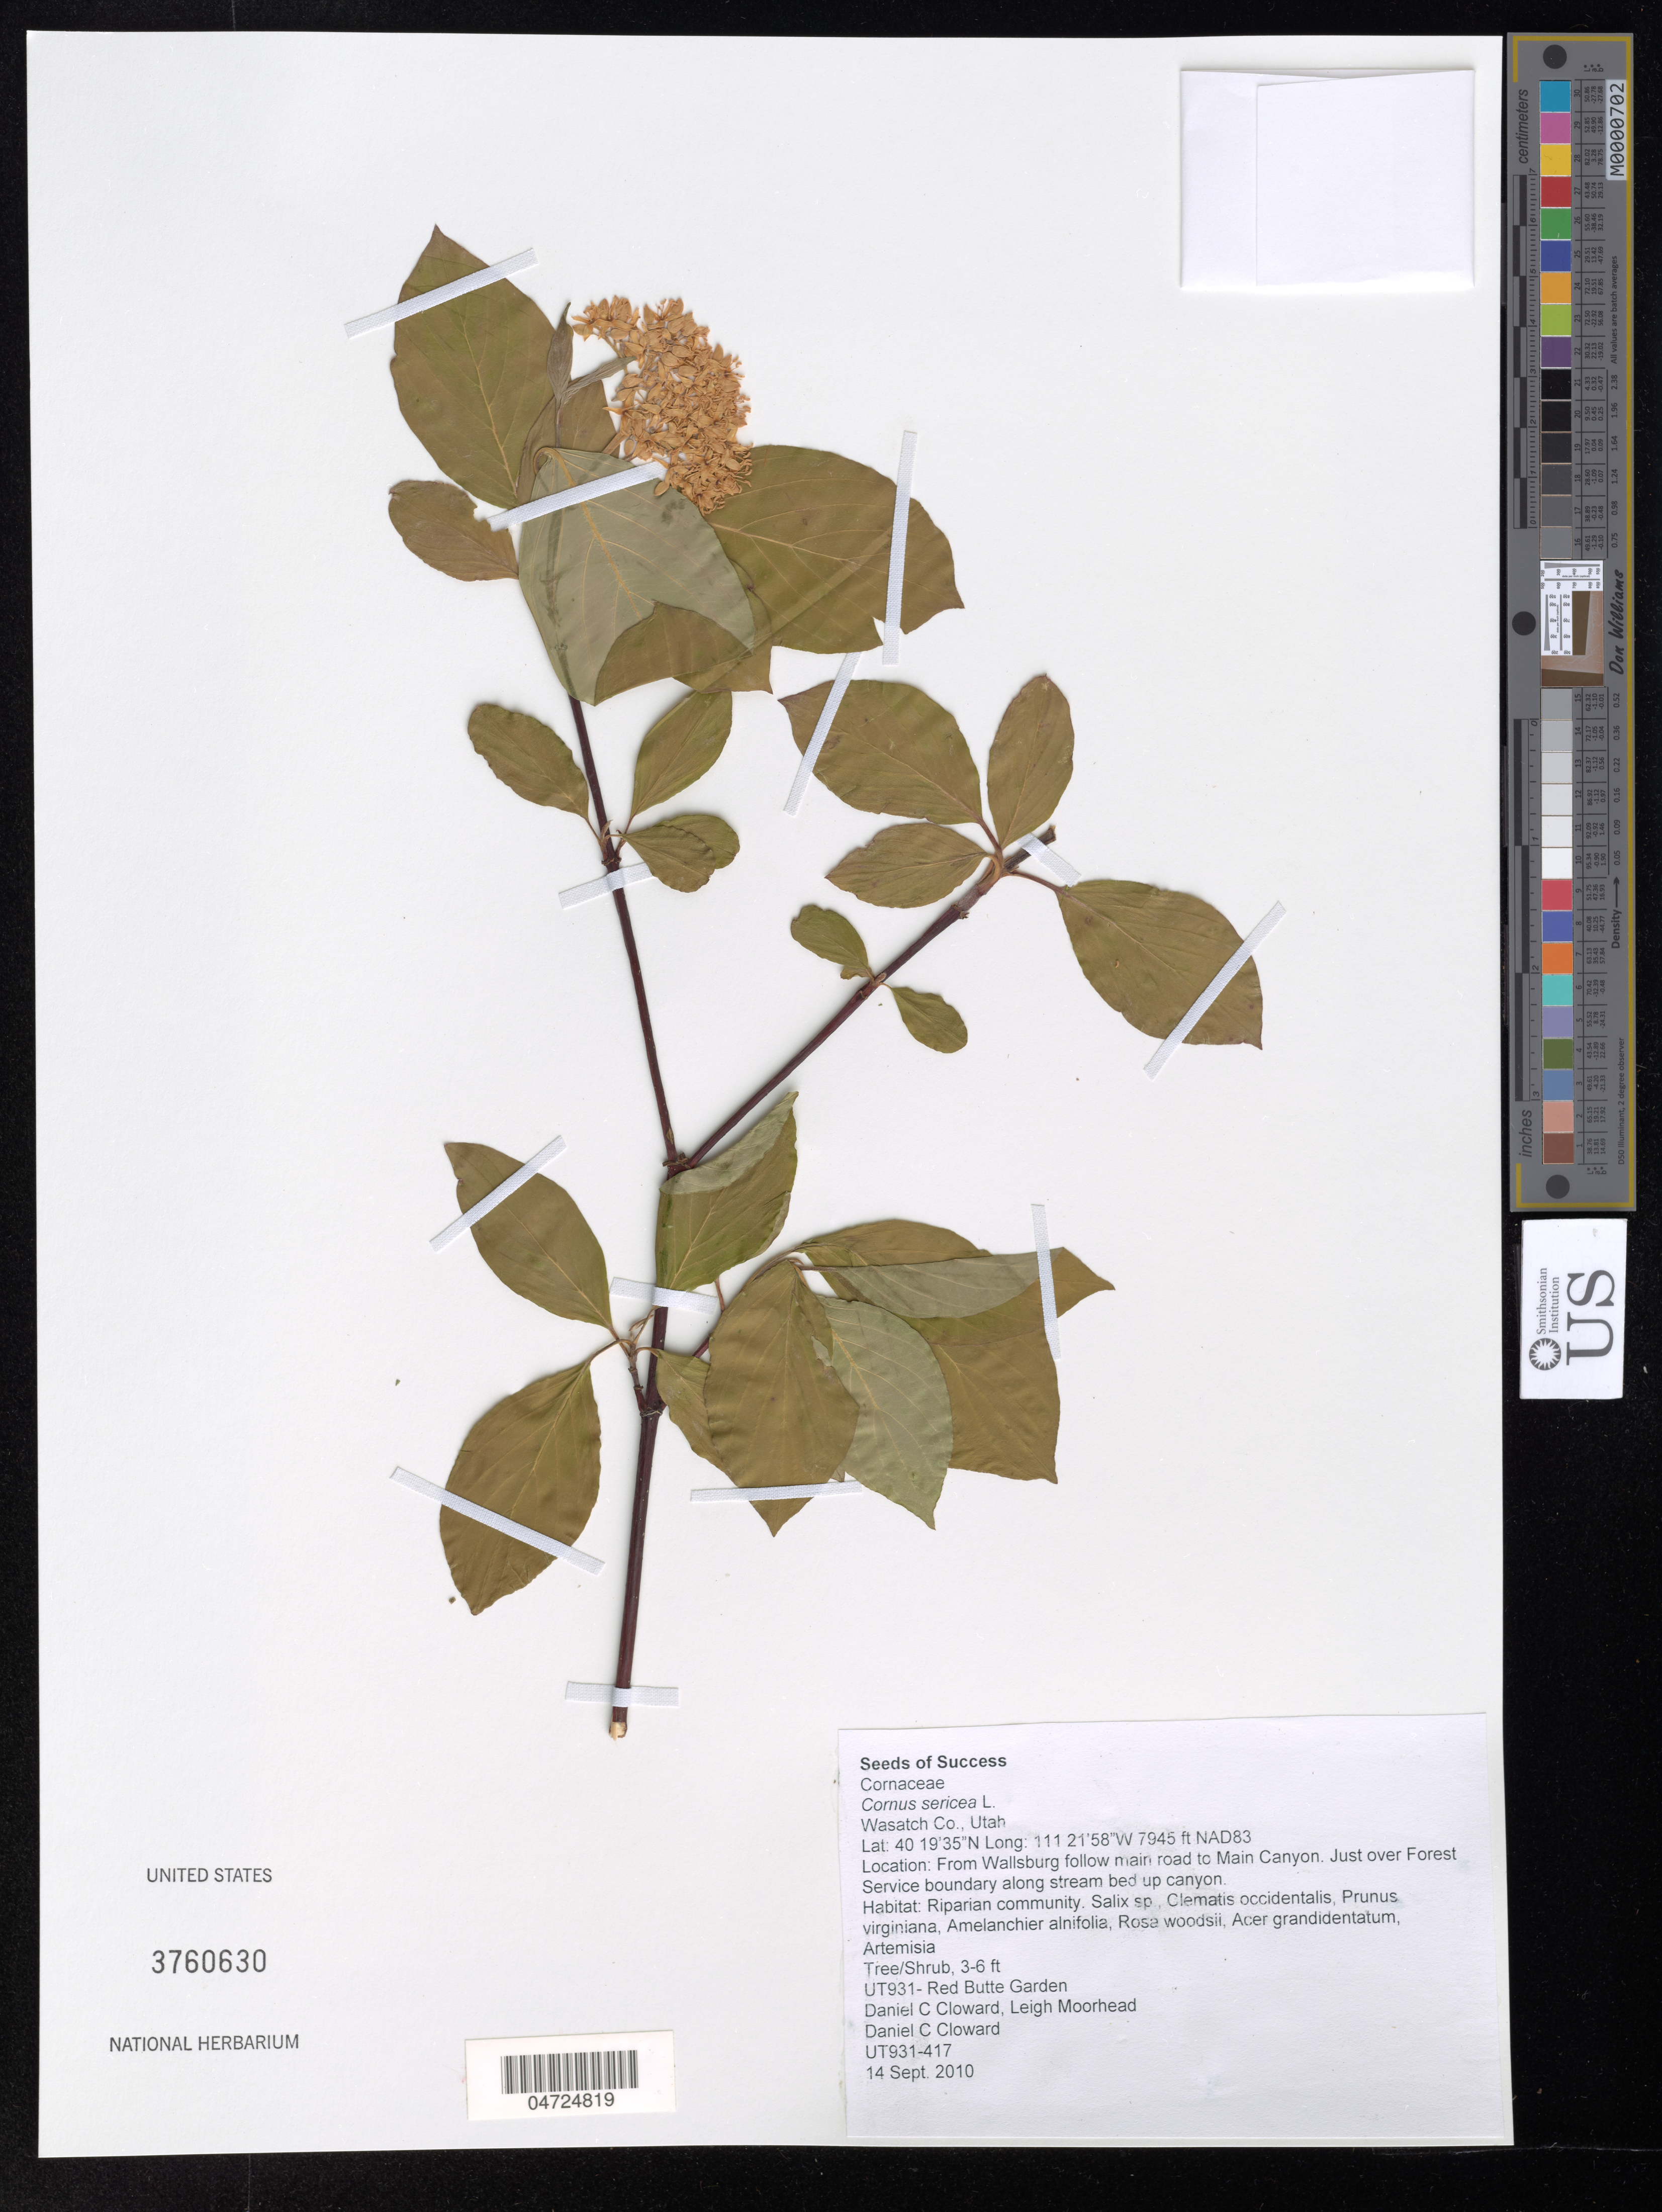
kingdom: Plantae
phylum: Tracheophyta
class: Magnoliopsida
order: Cornales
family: Cornaceae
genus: Cornus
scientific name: Cornus sericea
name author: L.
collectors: D. Cloward & L. Moorhead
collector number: UT931-417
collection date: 2010-09-14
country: United States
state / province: Utah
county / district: Wasatch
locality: Wasatch Co. NAD83. From Wallsburg follow main road to Main Canyon. Just over Forest Service boundary along stream bed up canyon.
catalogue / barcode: US 3760630